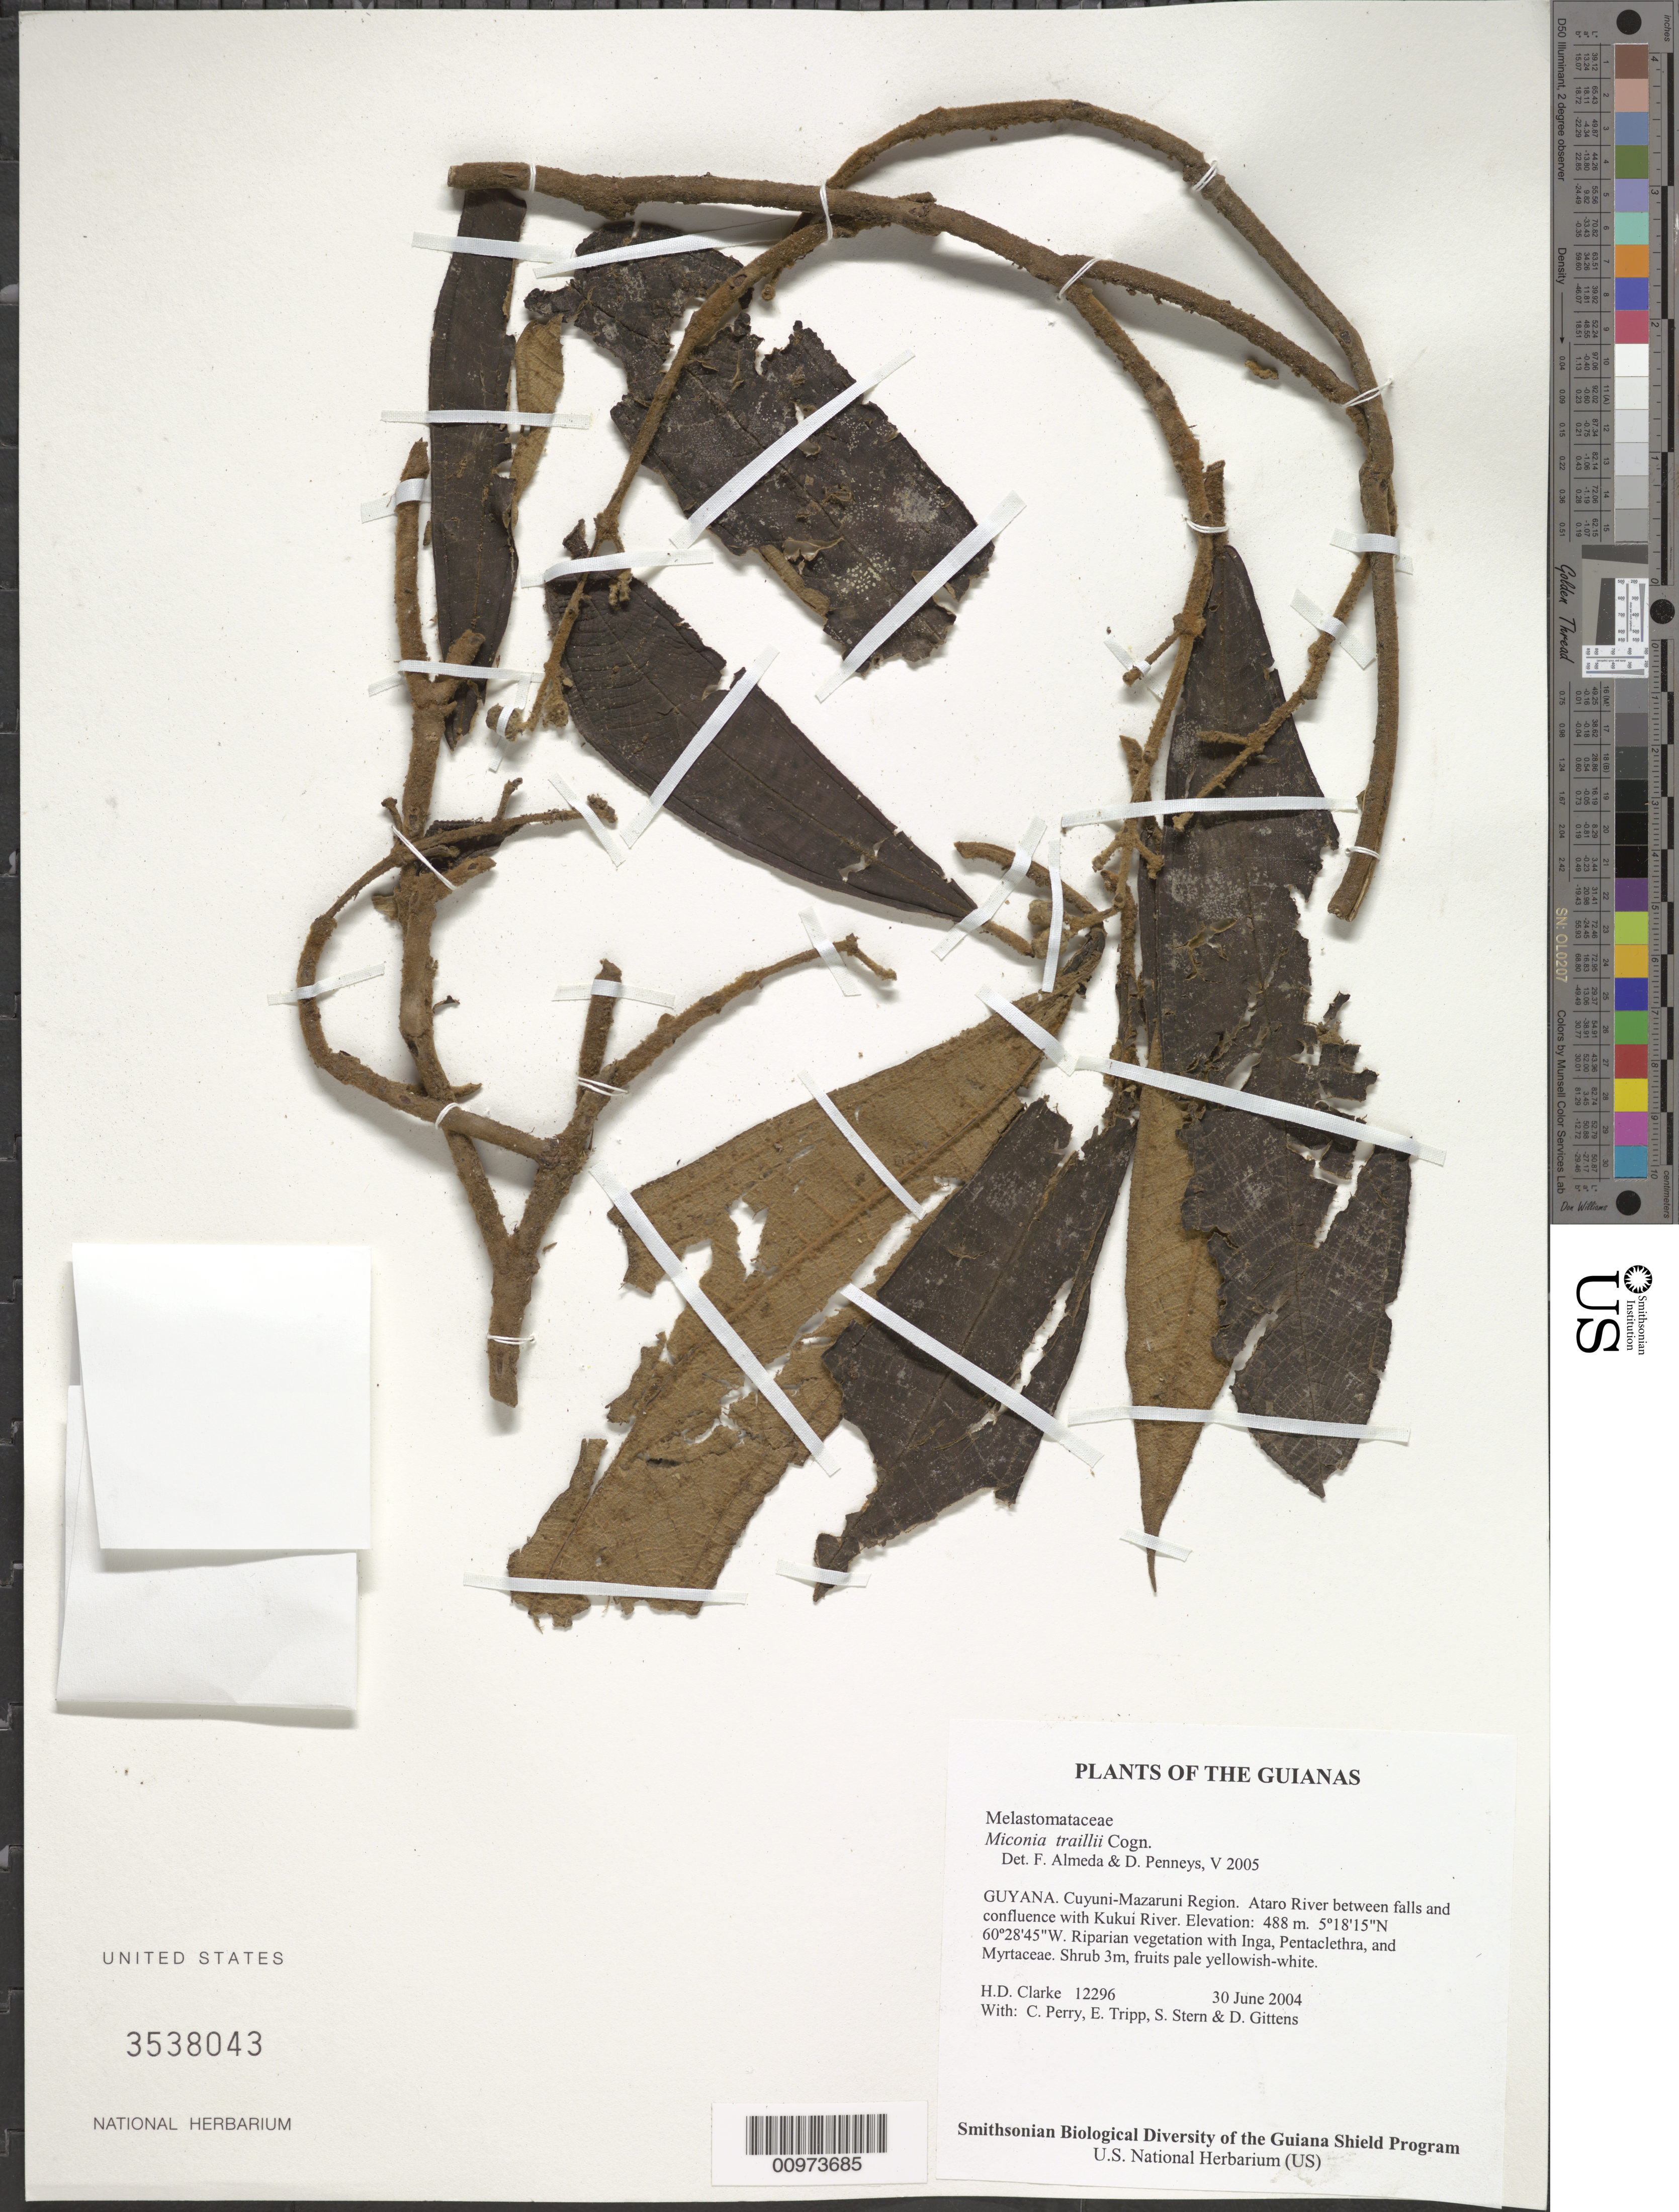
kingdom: Plantae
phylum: Tracheophyta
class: Magnoliopsida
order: Myrtales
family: Melastomataceae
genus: Miconia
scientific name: Miconia traillii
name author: Cogn.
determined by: Almeda, F.; Penneys, D. S.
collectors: H. D. Clarke, C. Perry, E. Tripp, S. R. Stern & D. Gittens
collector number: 12296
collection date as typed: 30 June 2004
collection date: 2004-06-30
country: Guyana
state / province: Cuyuni-Mazaruni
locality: Ataro River between falls and confluence with Kukui River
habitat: Riparian vegetation with Inga, Pentaclethra, and Myrtaceae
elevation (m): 488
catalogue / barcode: US 3538043